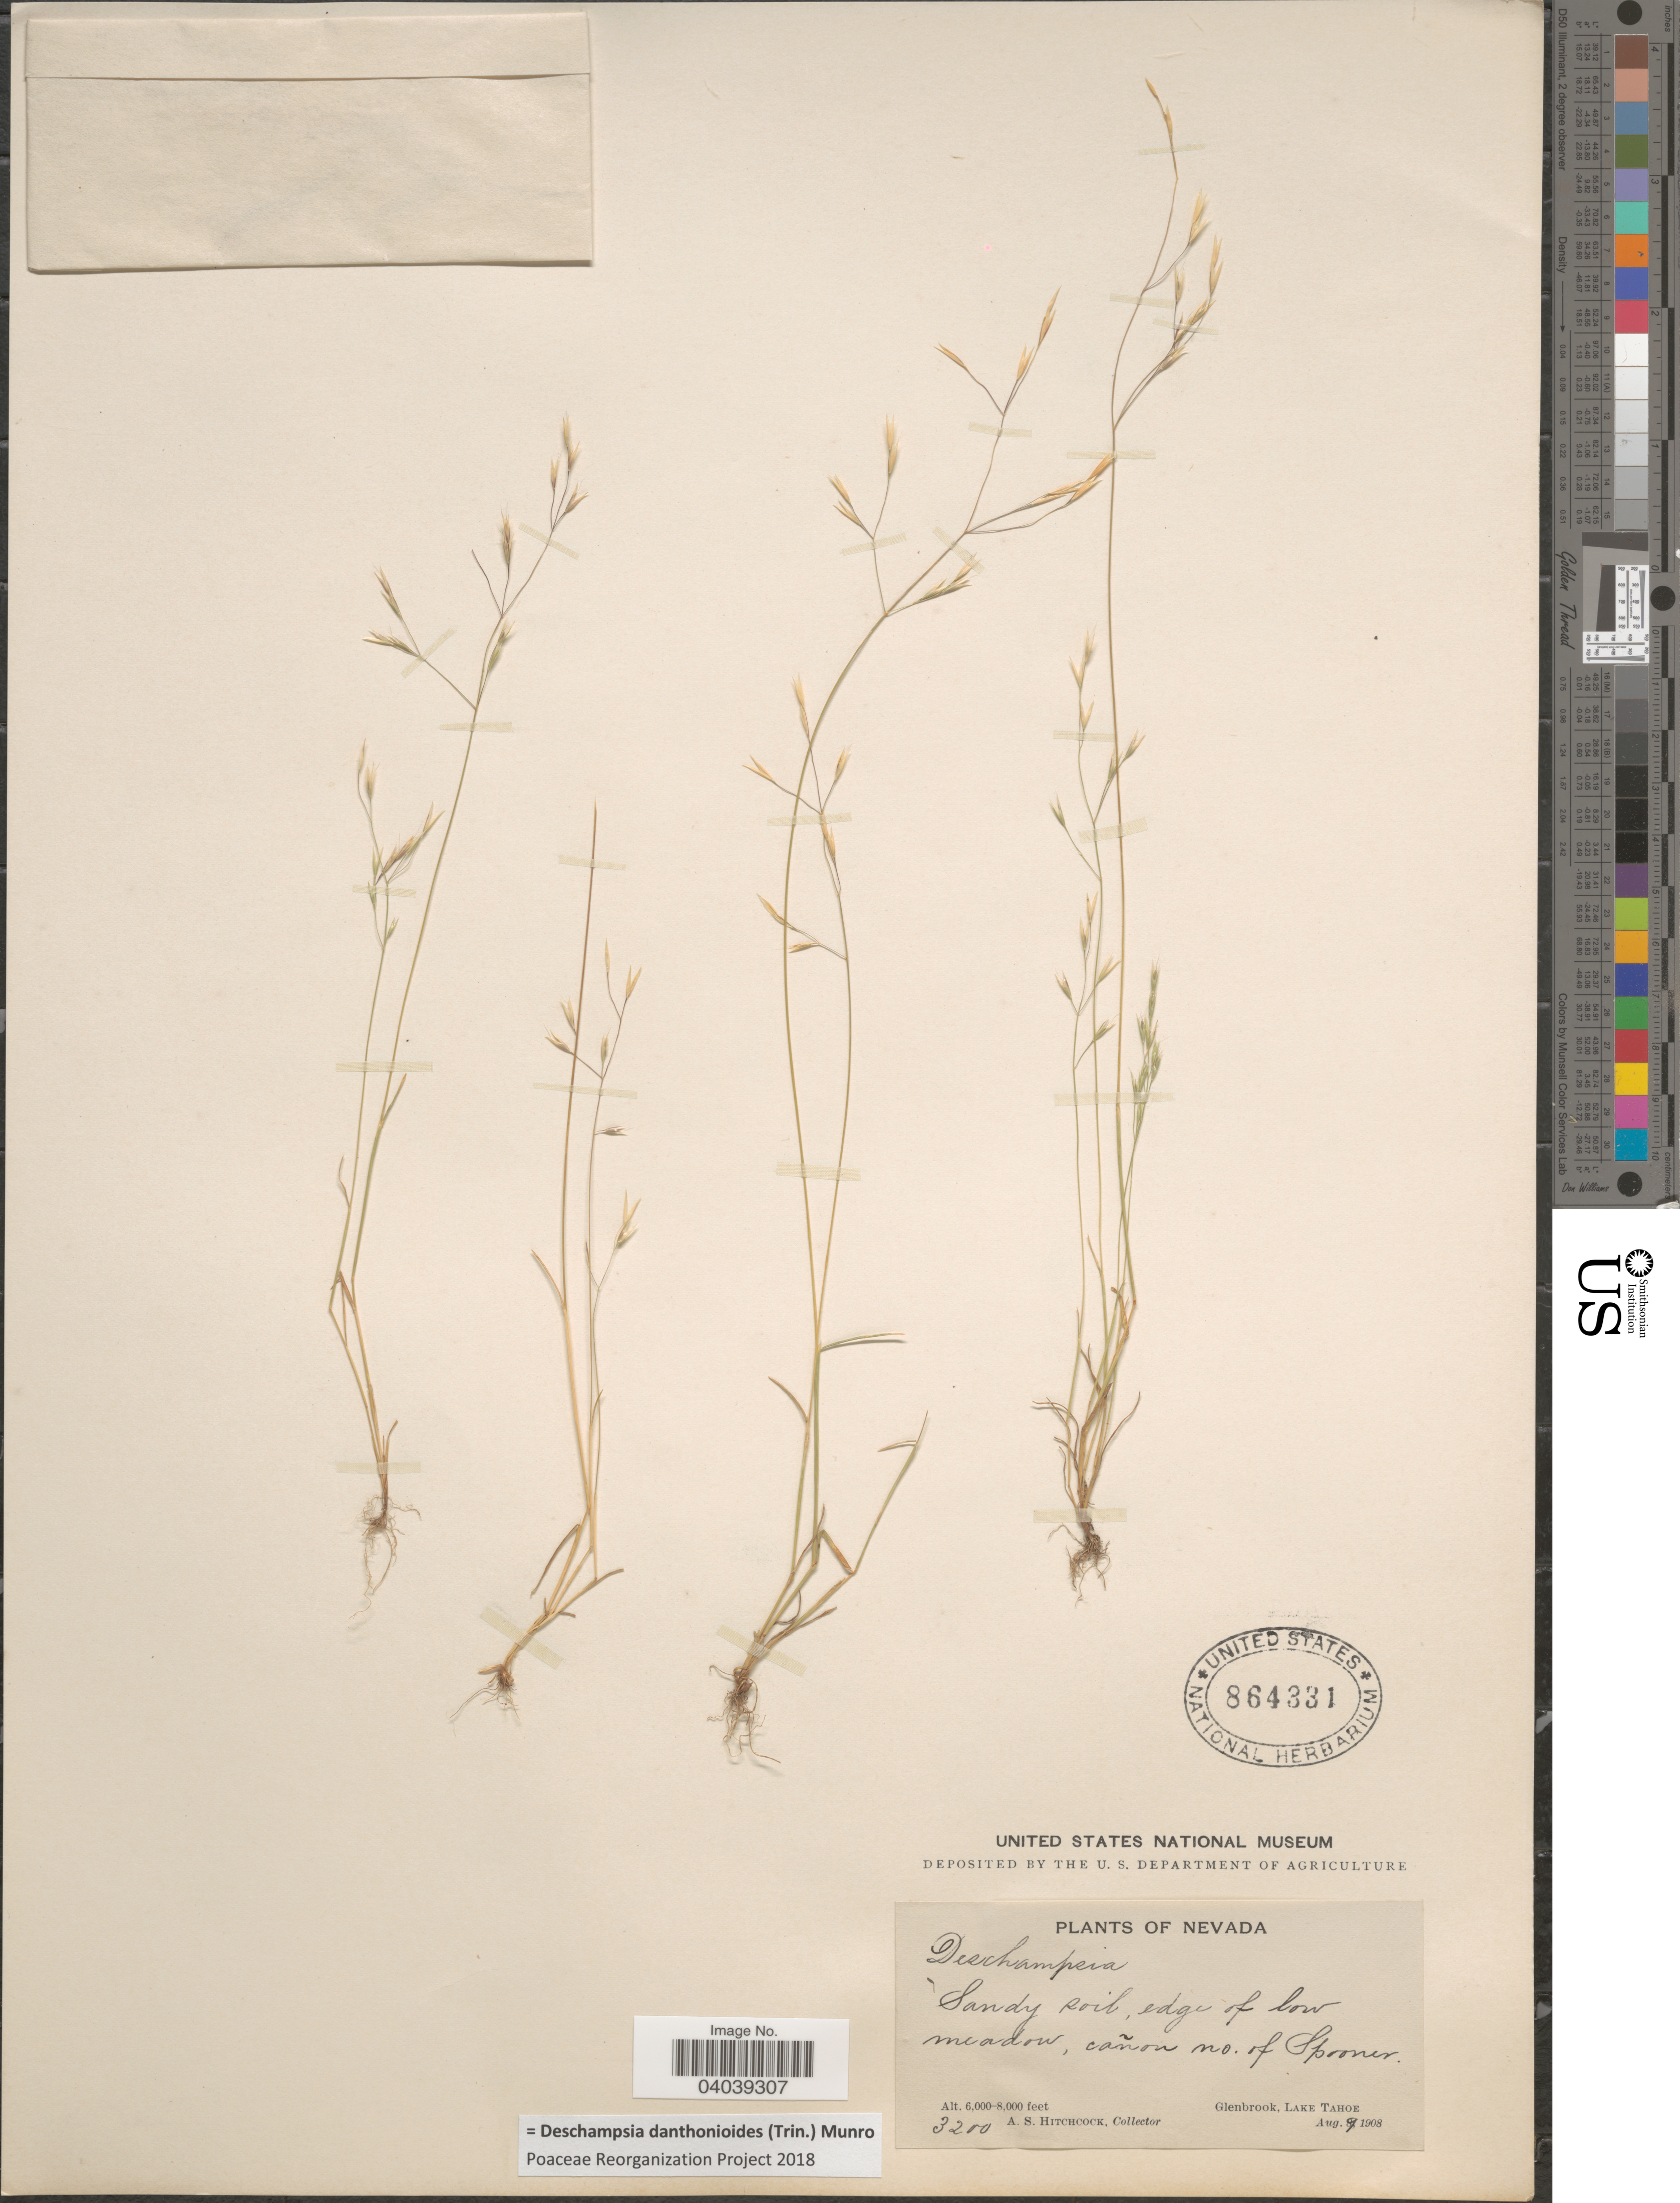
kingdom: Plantae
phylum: Tracheophyta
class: Liliopsida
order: Poales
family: Poaceae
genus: Deschampsia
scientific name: Deschampsia danthonioides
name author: (Trin.) Munro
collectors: A. S. Hitchcock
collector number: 3200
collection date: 1908-08-09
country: United States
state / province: Nevada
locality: Sandy soil edge of low meadow, cañon no of Spooner. Glenbrook Lake Tahoe.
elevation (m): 1829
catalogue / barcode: US 864331